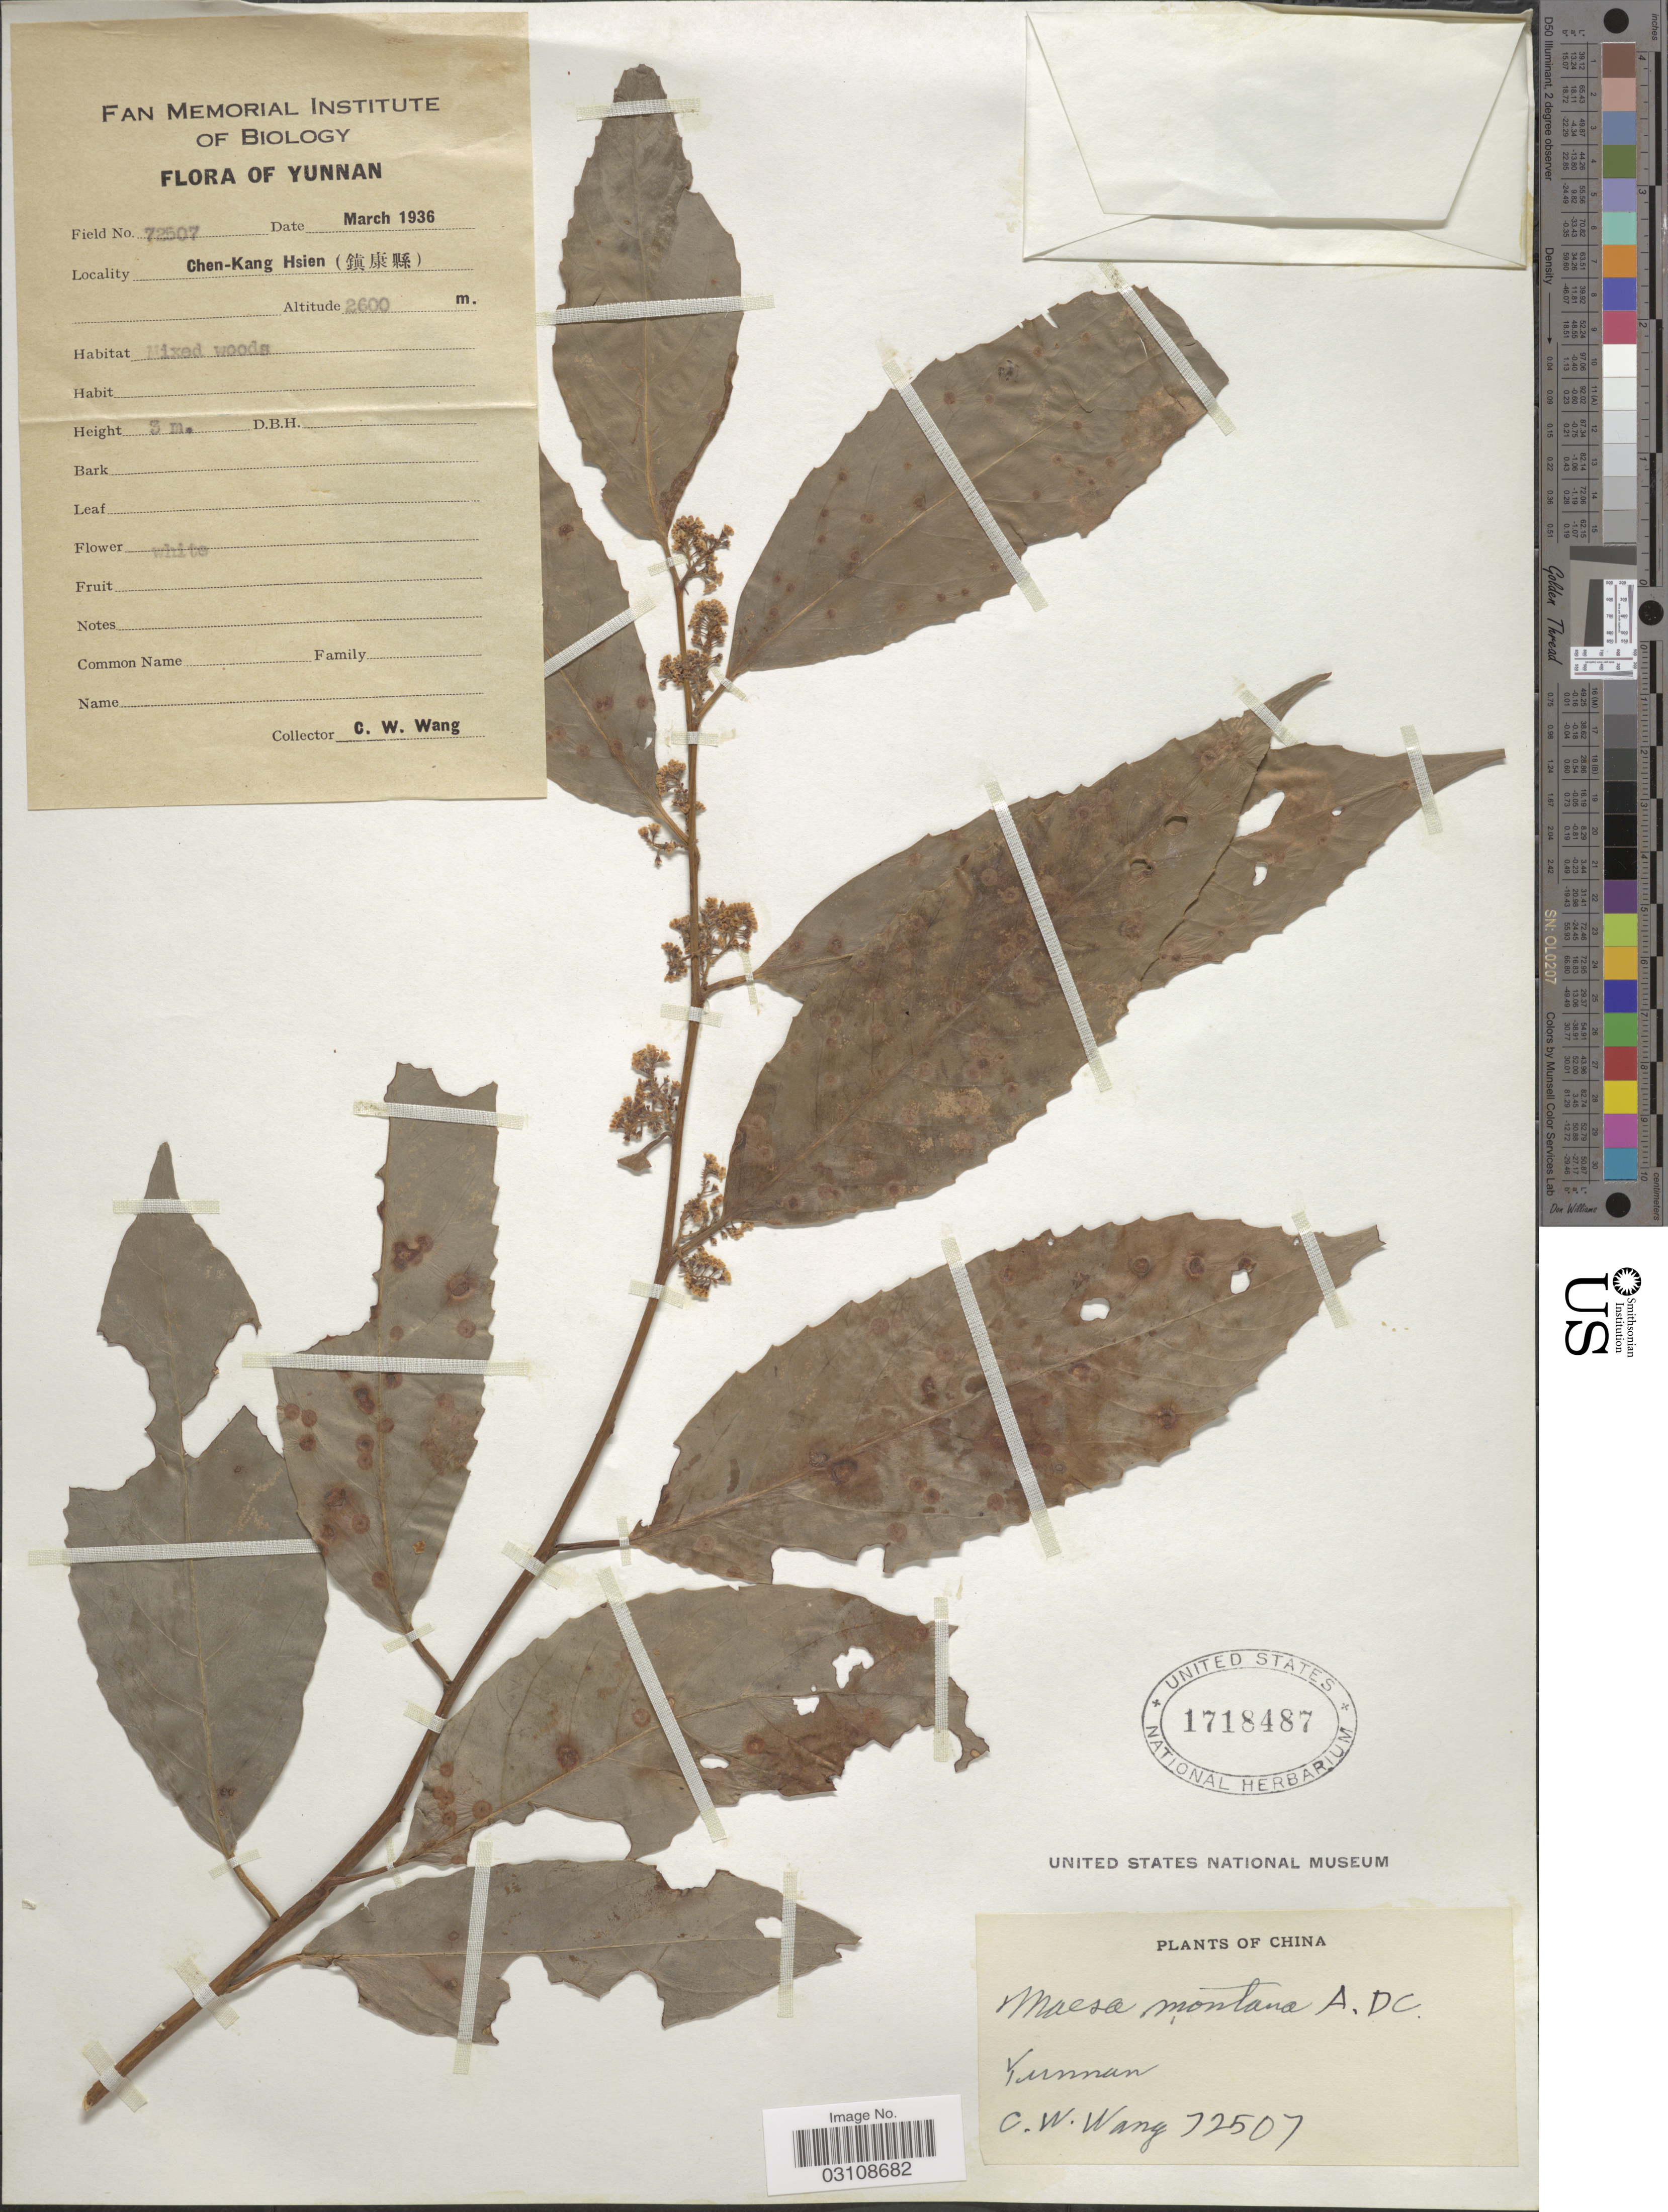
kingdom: Plantae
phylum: Tracheophyta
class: Magnoliopsida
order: Ericales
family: Primulaceae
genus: Maesa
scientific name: Maesa montana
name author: A. DC.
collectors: C. W. Wang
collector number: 72507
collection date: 1936-03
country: China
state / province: Yunnan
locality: Chen-Kang Hsien.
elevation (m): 2600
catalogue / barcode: US 1718487